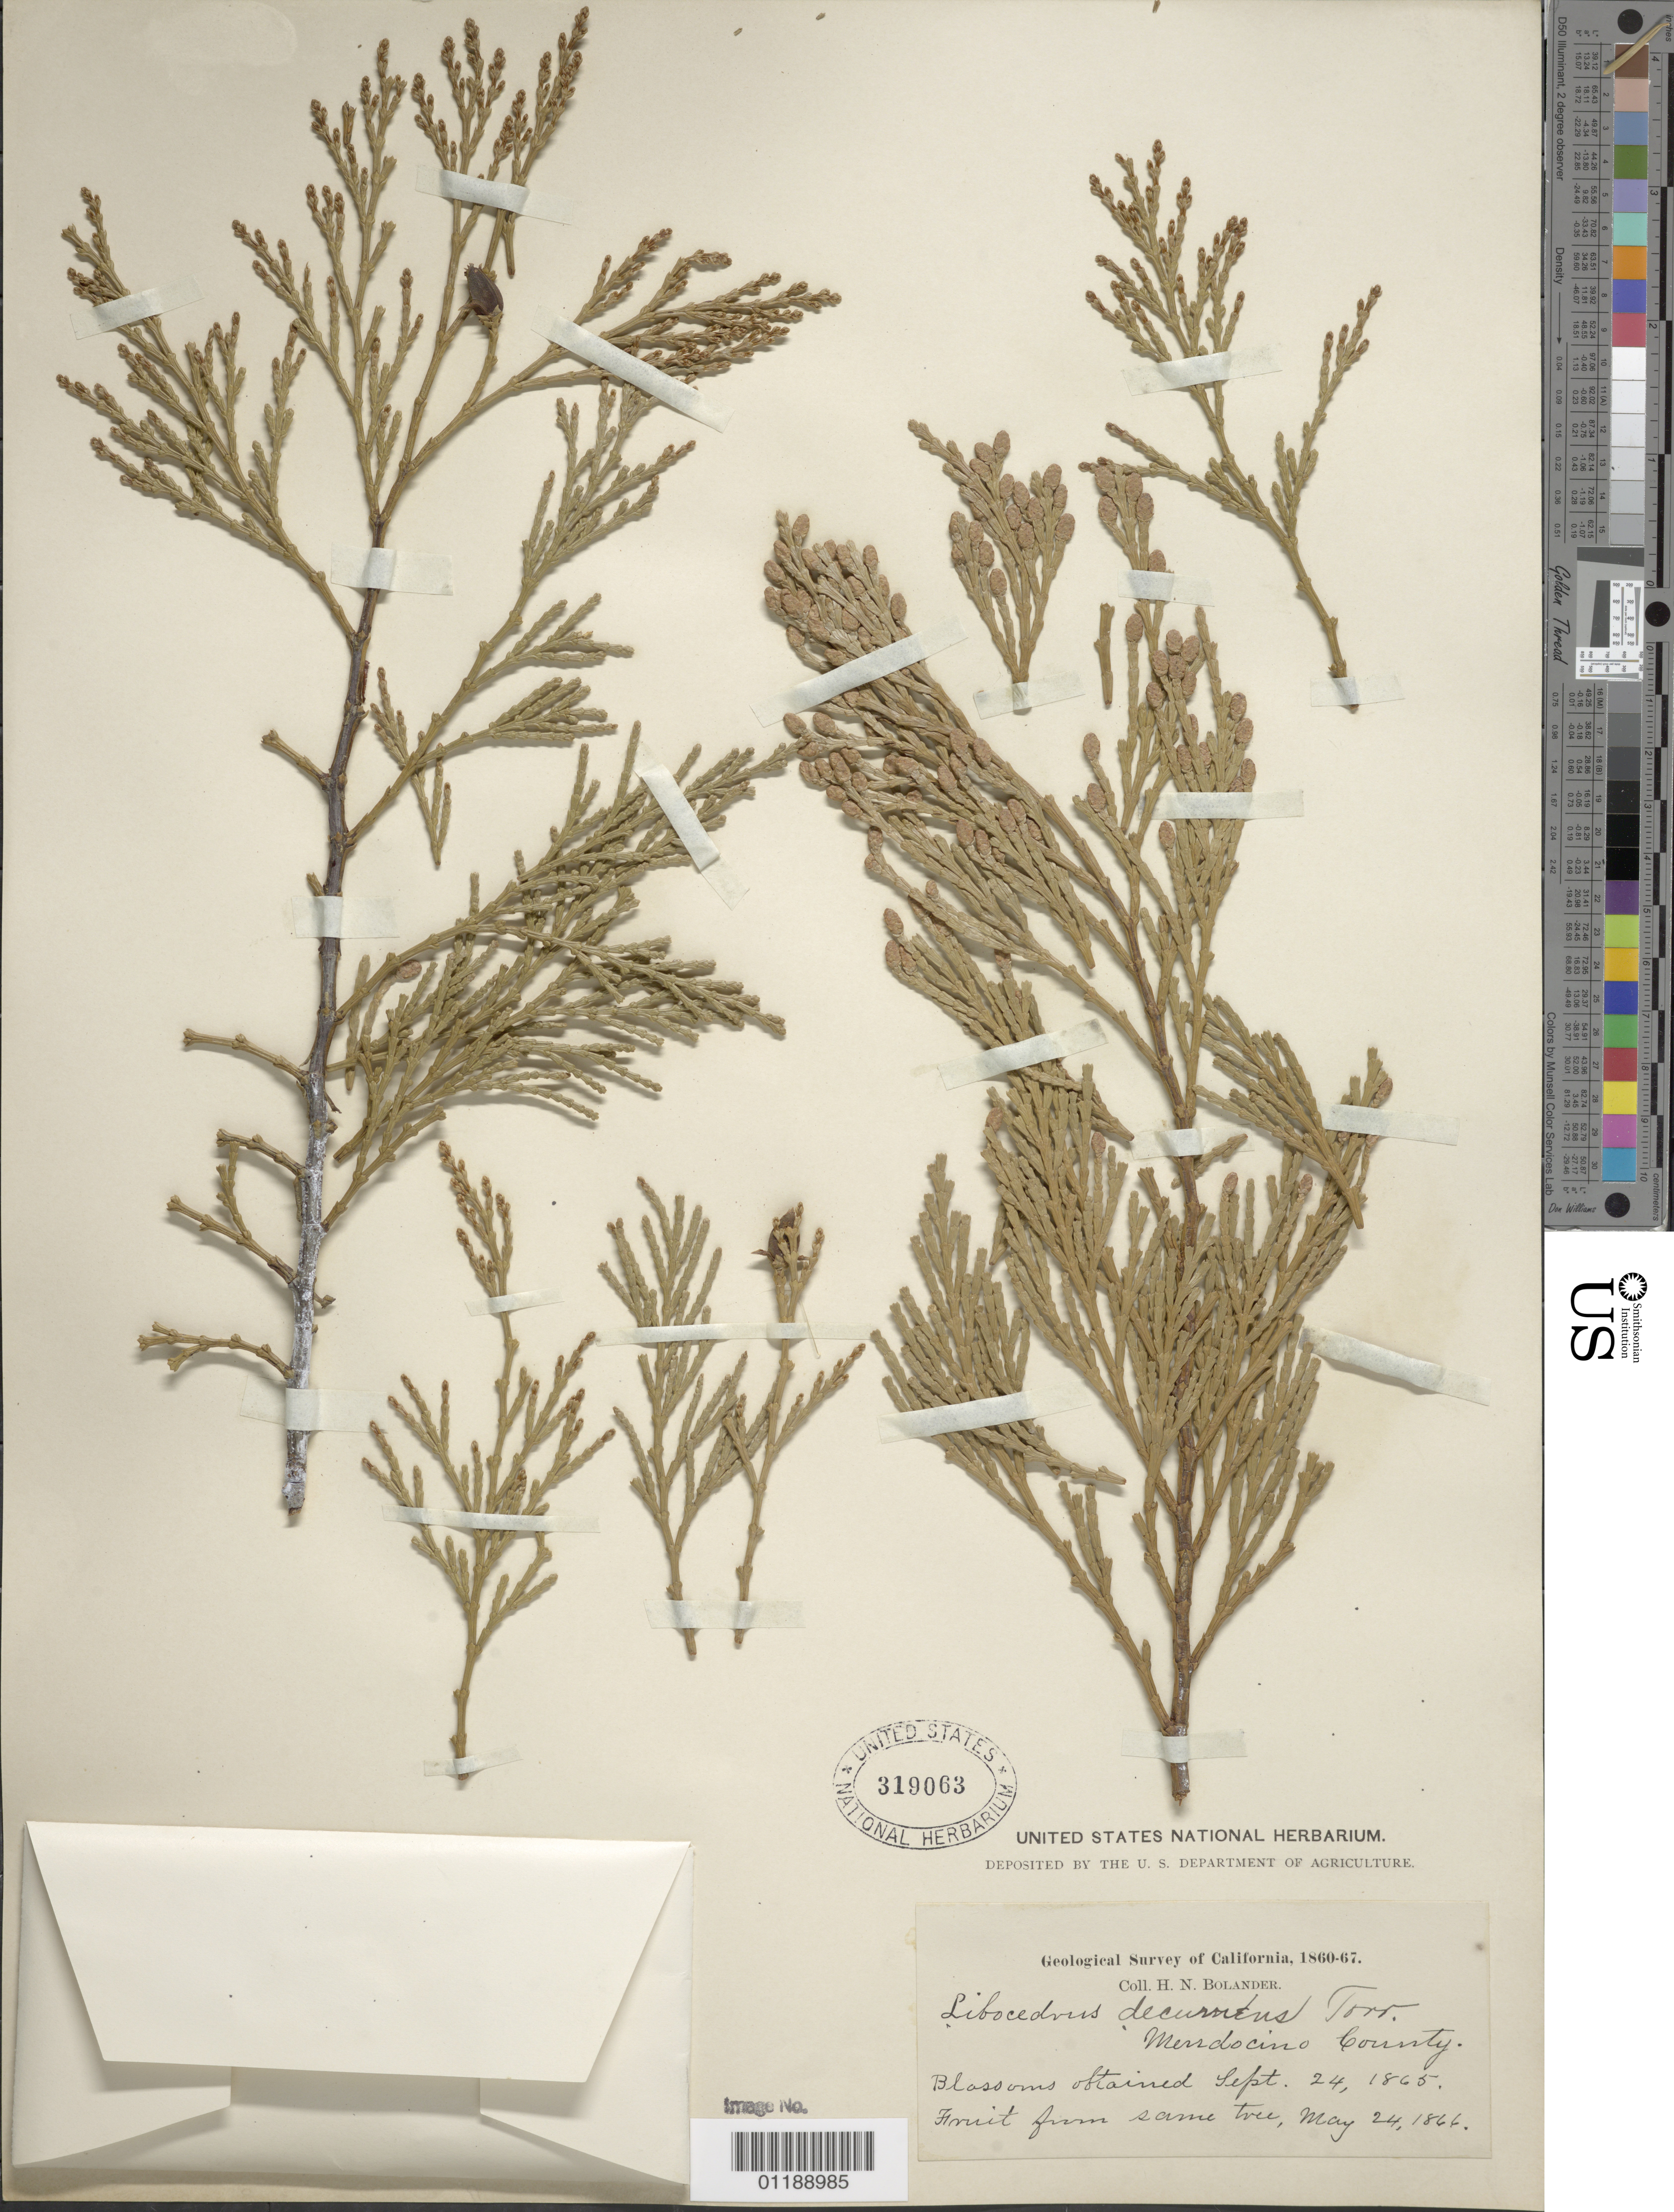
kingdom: Plantae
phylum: Tracheophyta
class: Pinopsida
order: Pinales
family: Cupressaceae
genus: Libocedrus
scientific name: Libocedrus decurrens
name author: Torr.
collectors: H. Bolander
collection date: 1865-09-24,1866-05-24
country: United States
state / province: California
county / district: Mendocino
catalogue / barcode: US 319063